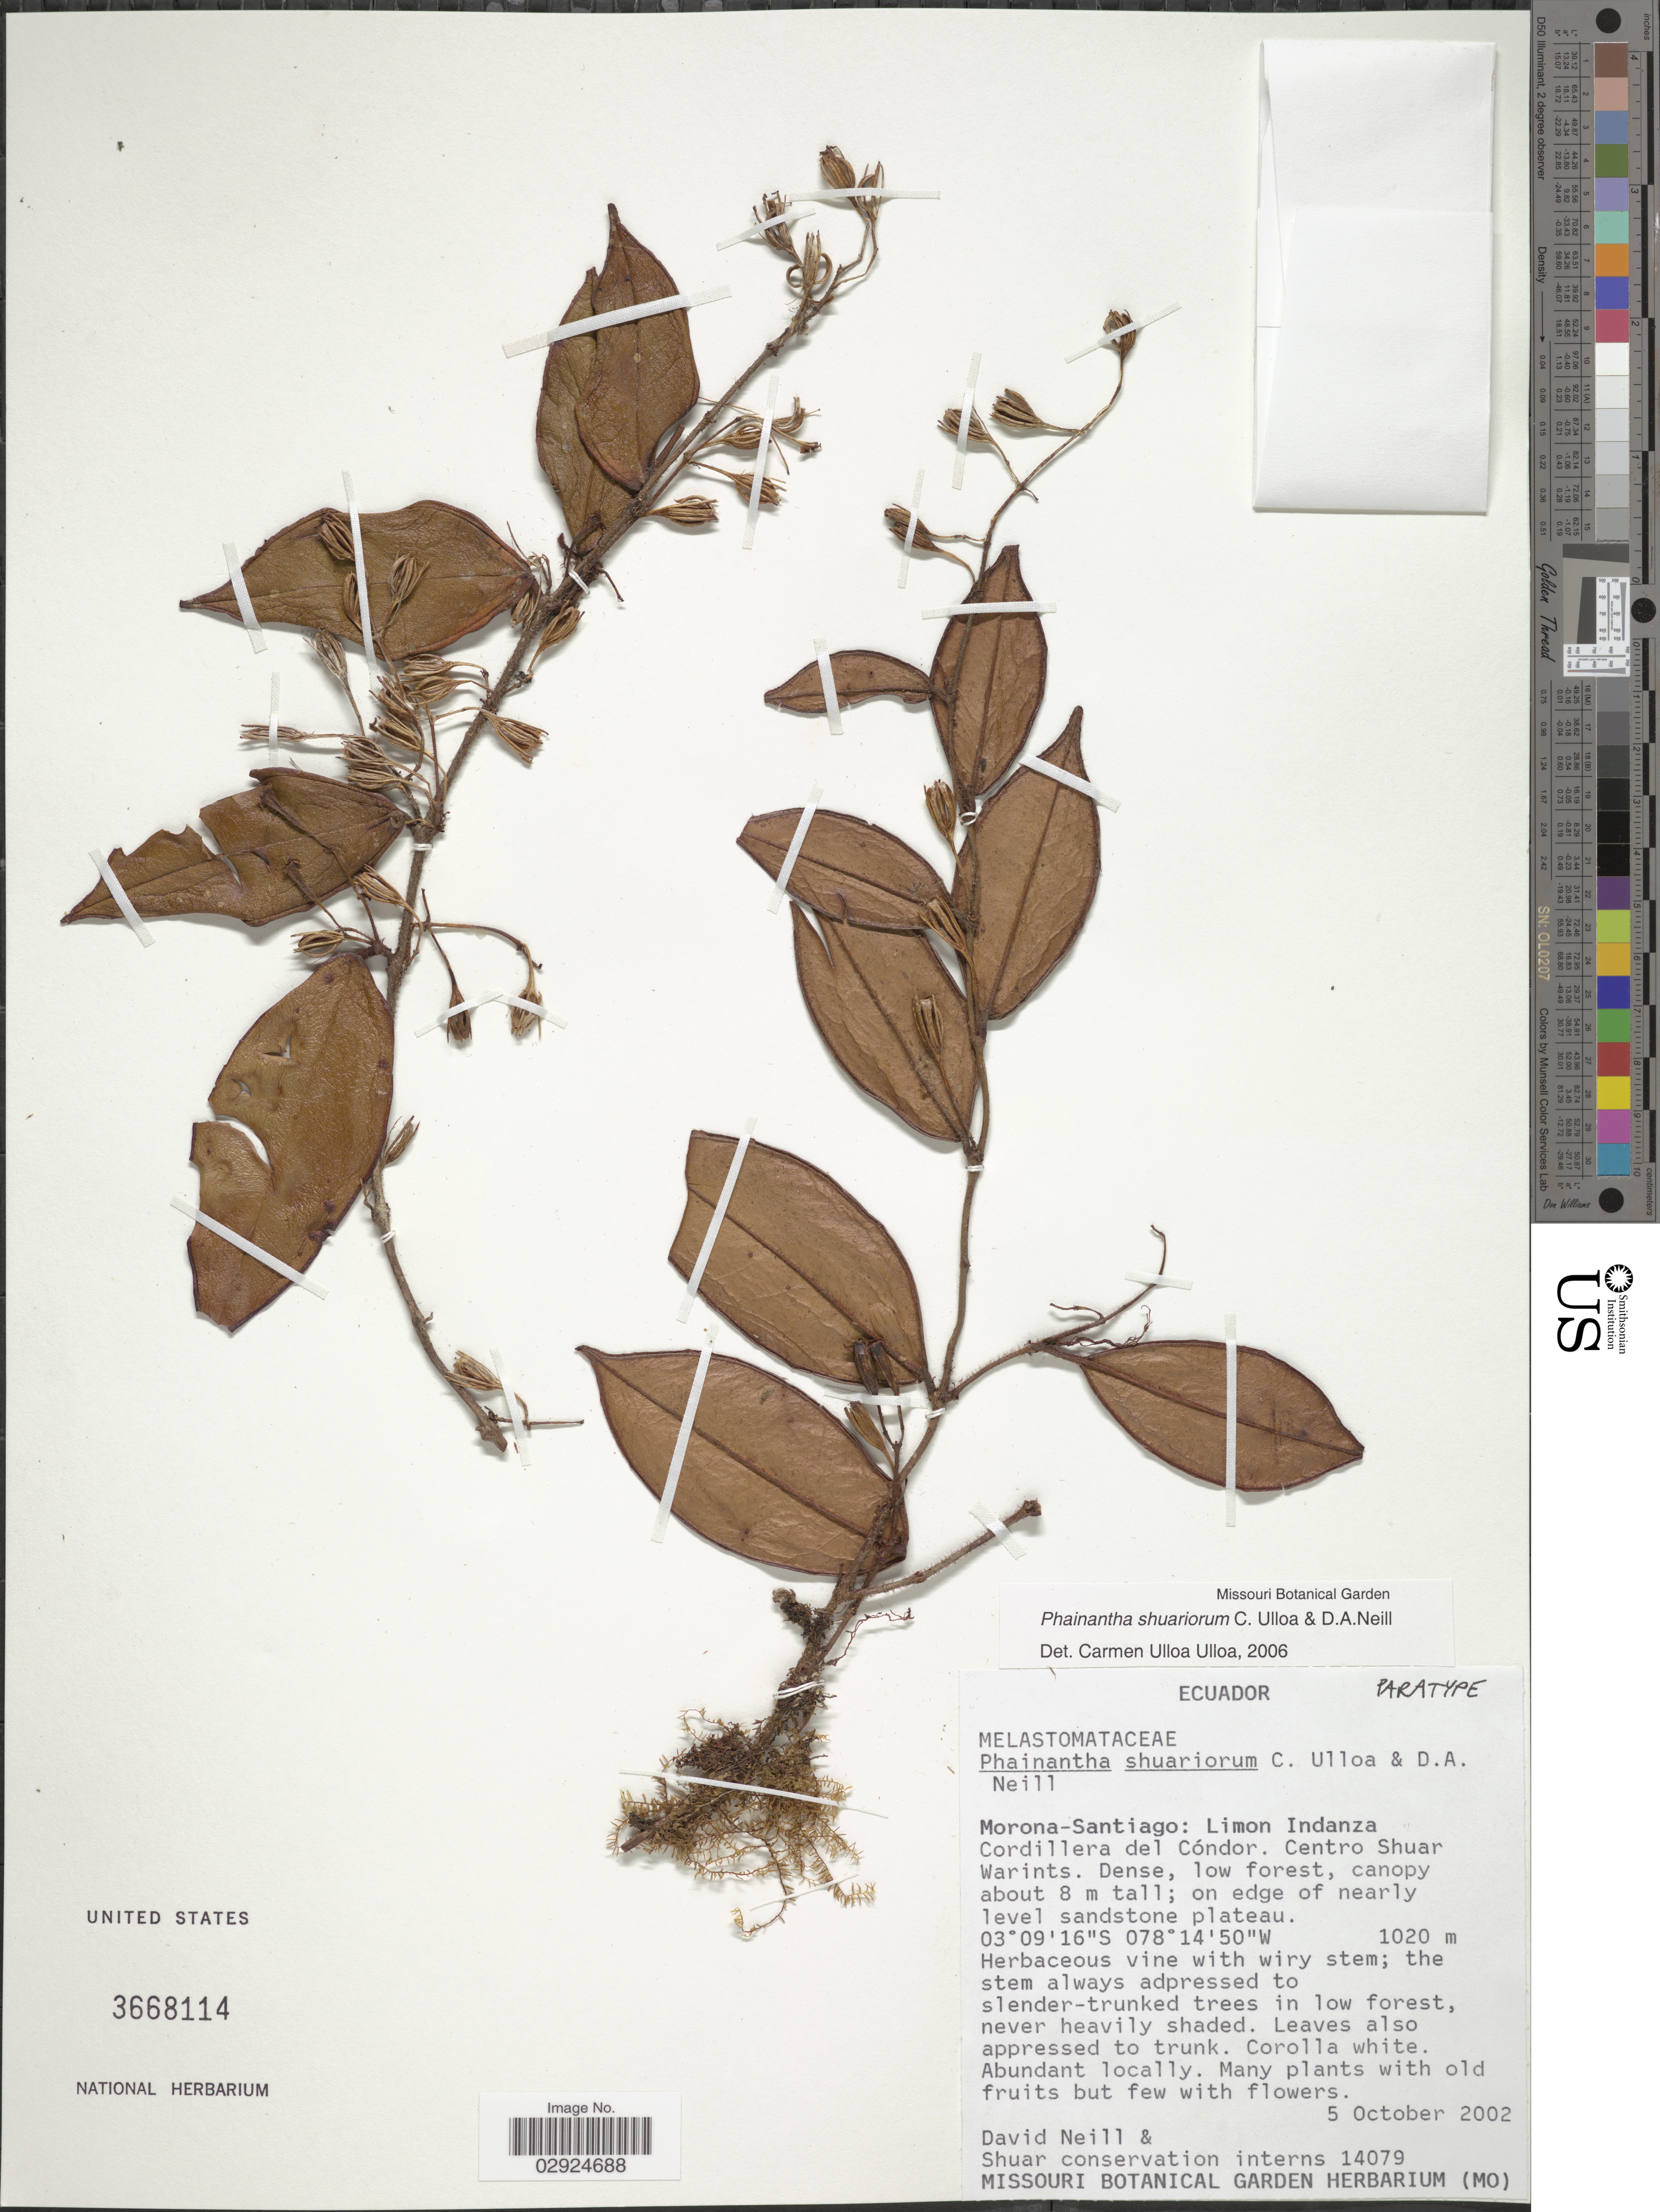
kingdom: Plantae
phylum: Tracheophyta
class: Magnoliopsida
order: Myrtales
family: Melastomataceae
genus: Phainantha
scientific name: Phainantha shuariorum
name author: C. Ulloa & D.A. Neill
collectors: D. Neill & Shuar conservation interns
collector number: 14079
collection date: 2002-10-05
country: Ecuador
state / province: Morona-Santiago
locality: Morona-Santiago: Limon Indanza. Cordillera del Cóndor. Centro Shuar Warints.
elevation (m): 1020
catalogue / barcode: US 3668114